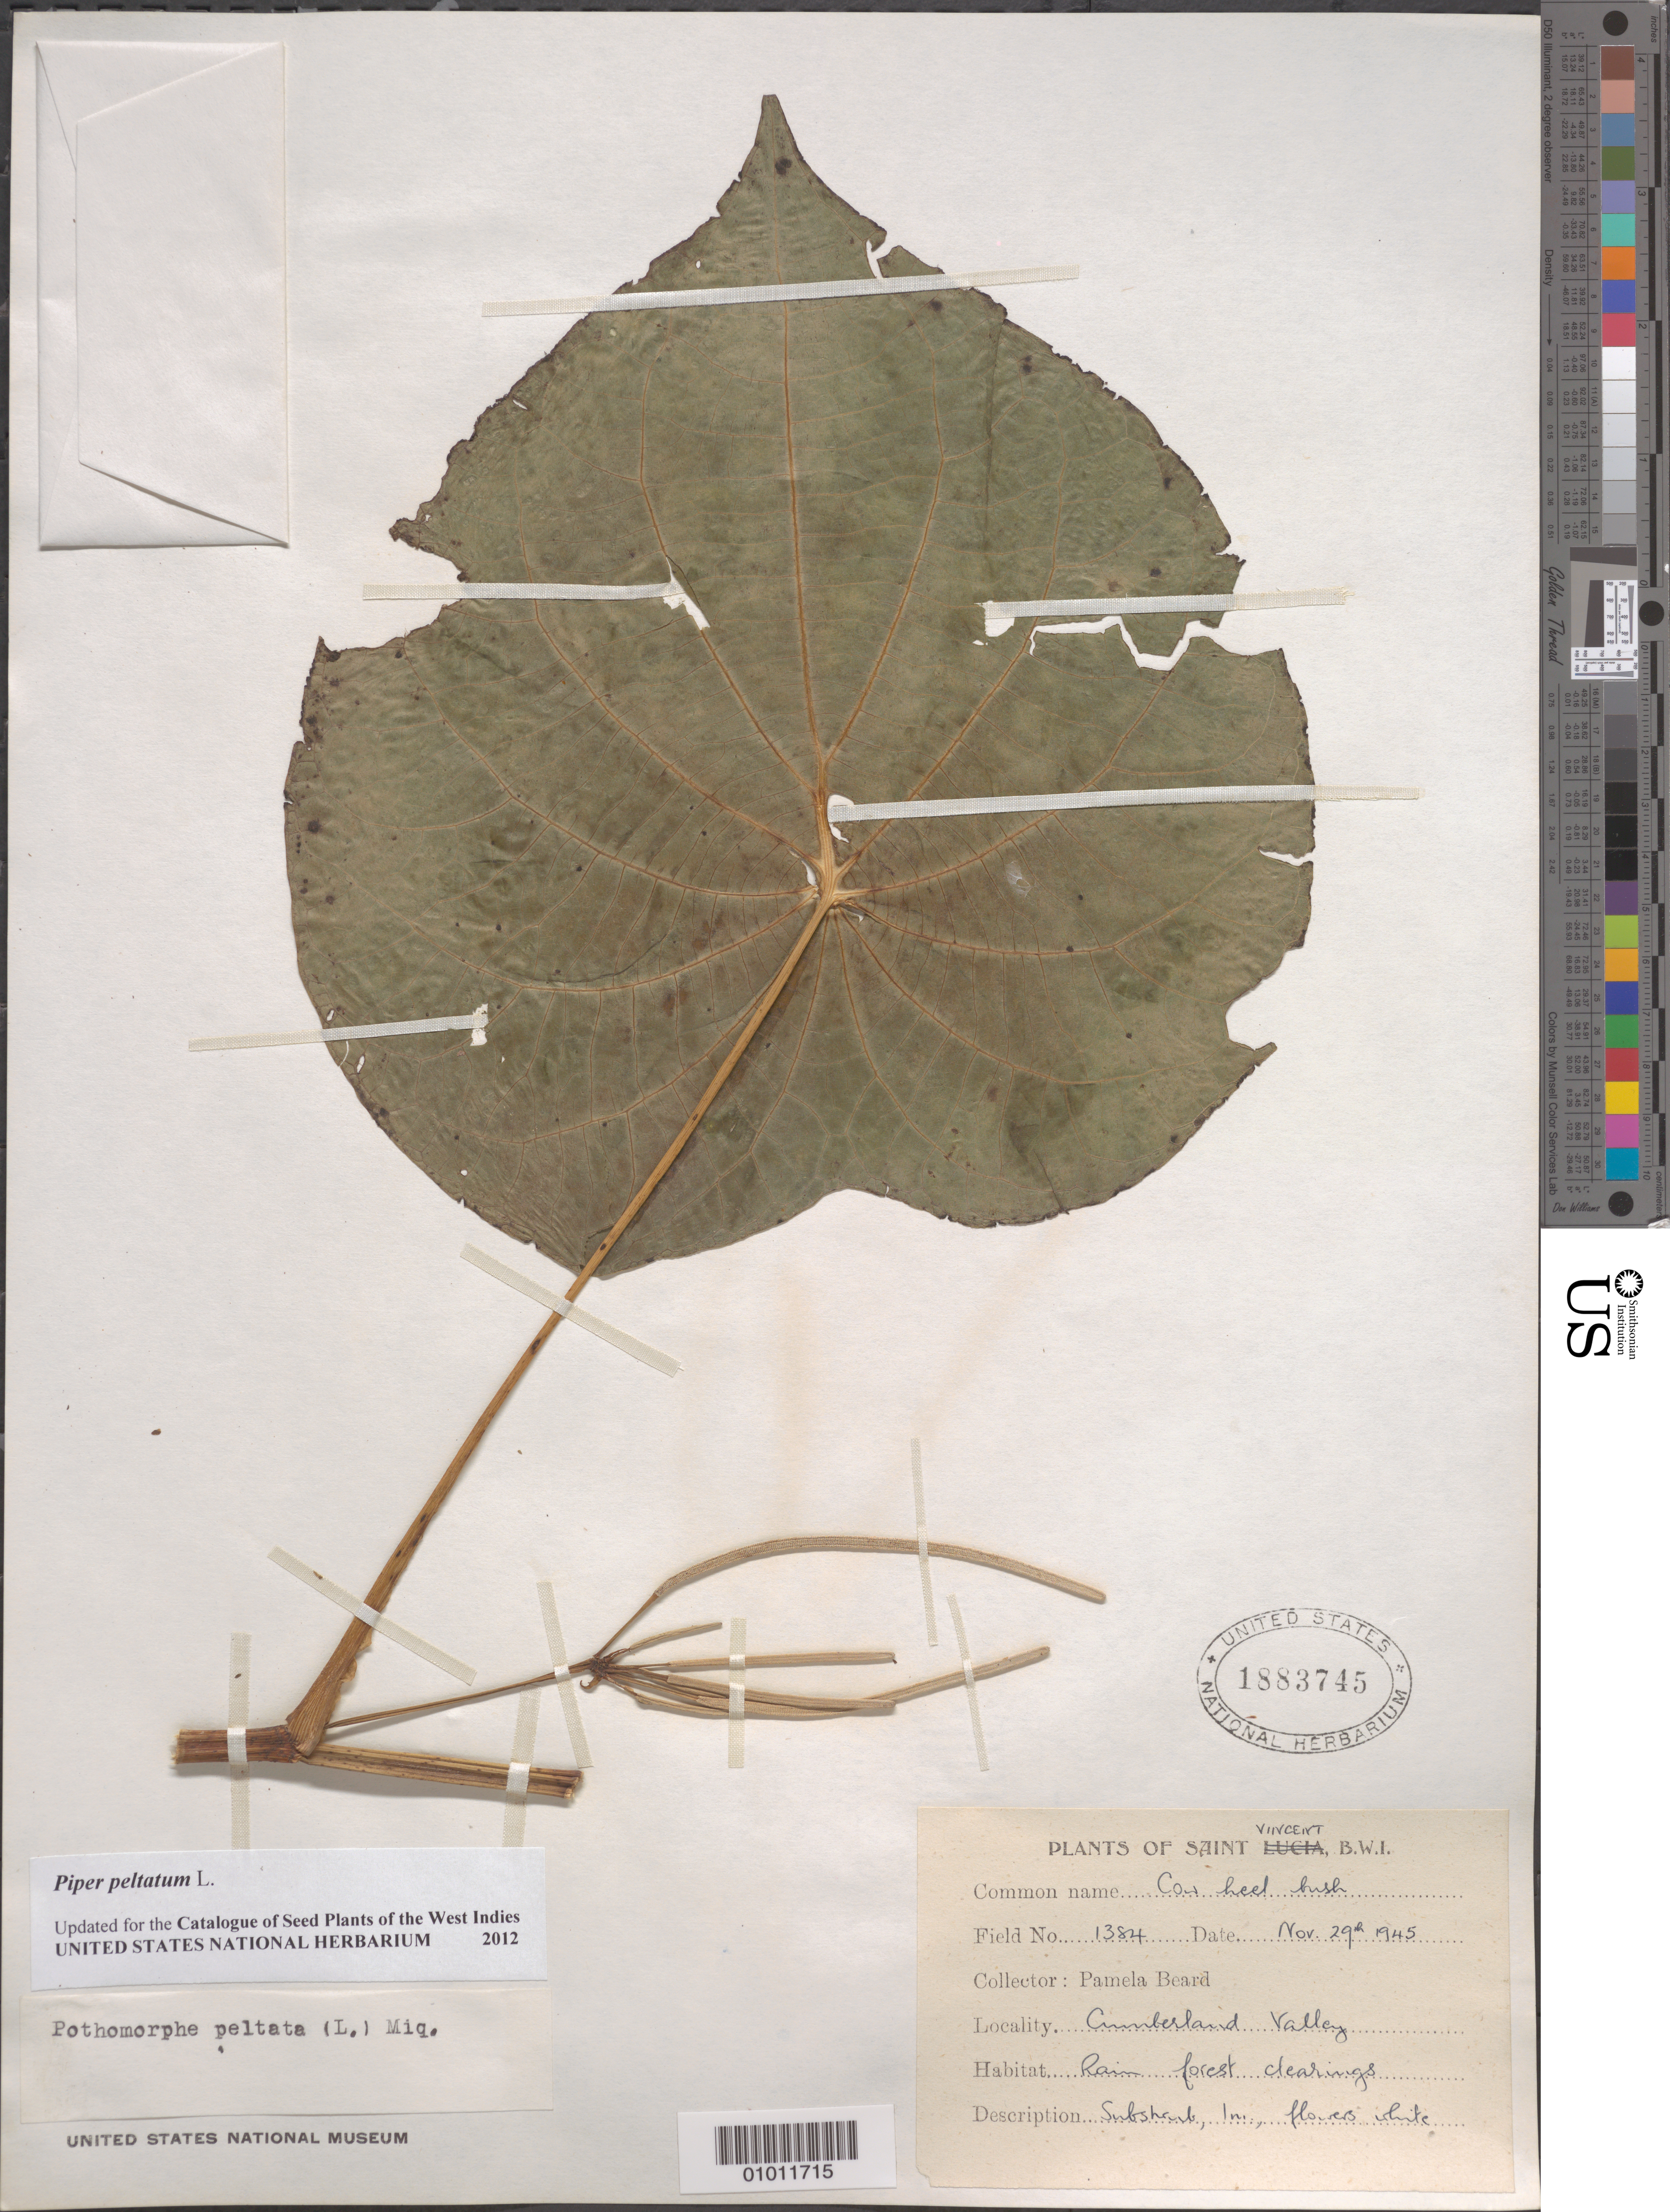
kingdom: Plantae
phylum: Tracheophyta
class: Magnoliopsida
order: Piperales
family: Piperaceae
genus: Piper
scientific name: Piper peltatum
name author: L.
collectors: P. Beard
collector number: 1384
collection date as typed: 29 Nov 1945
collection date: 1945-11-29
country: St. Vincent - Grenadines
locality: Cumberland Valley, rain forest clearings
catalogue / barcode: US 1883745